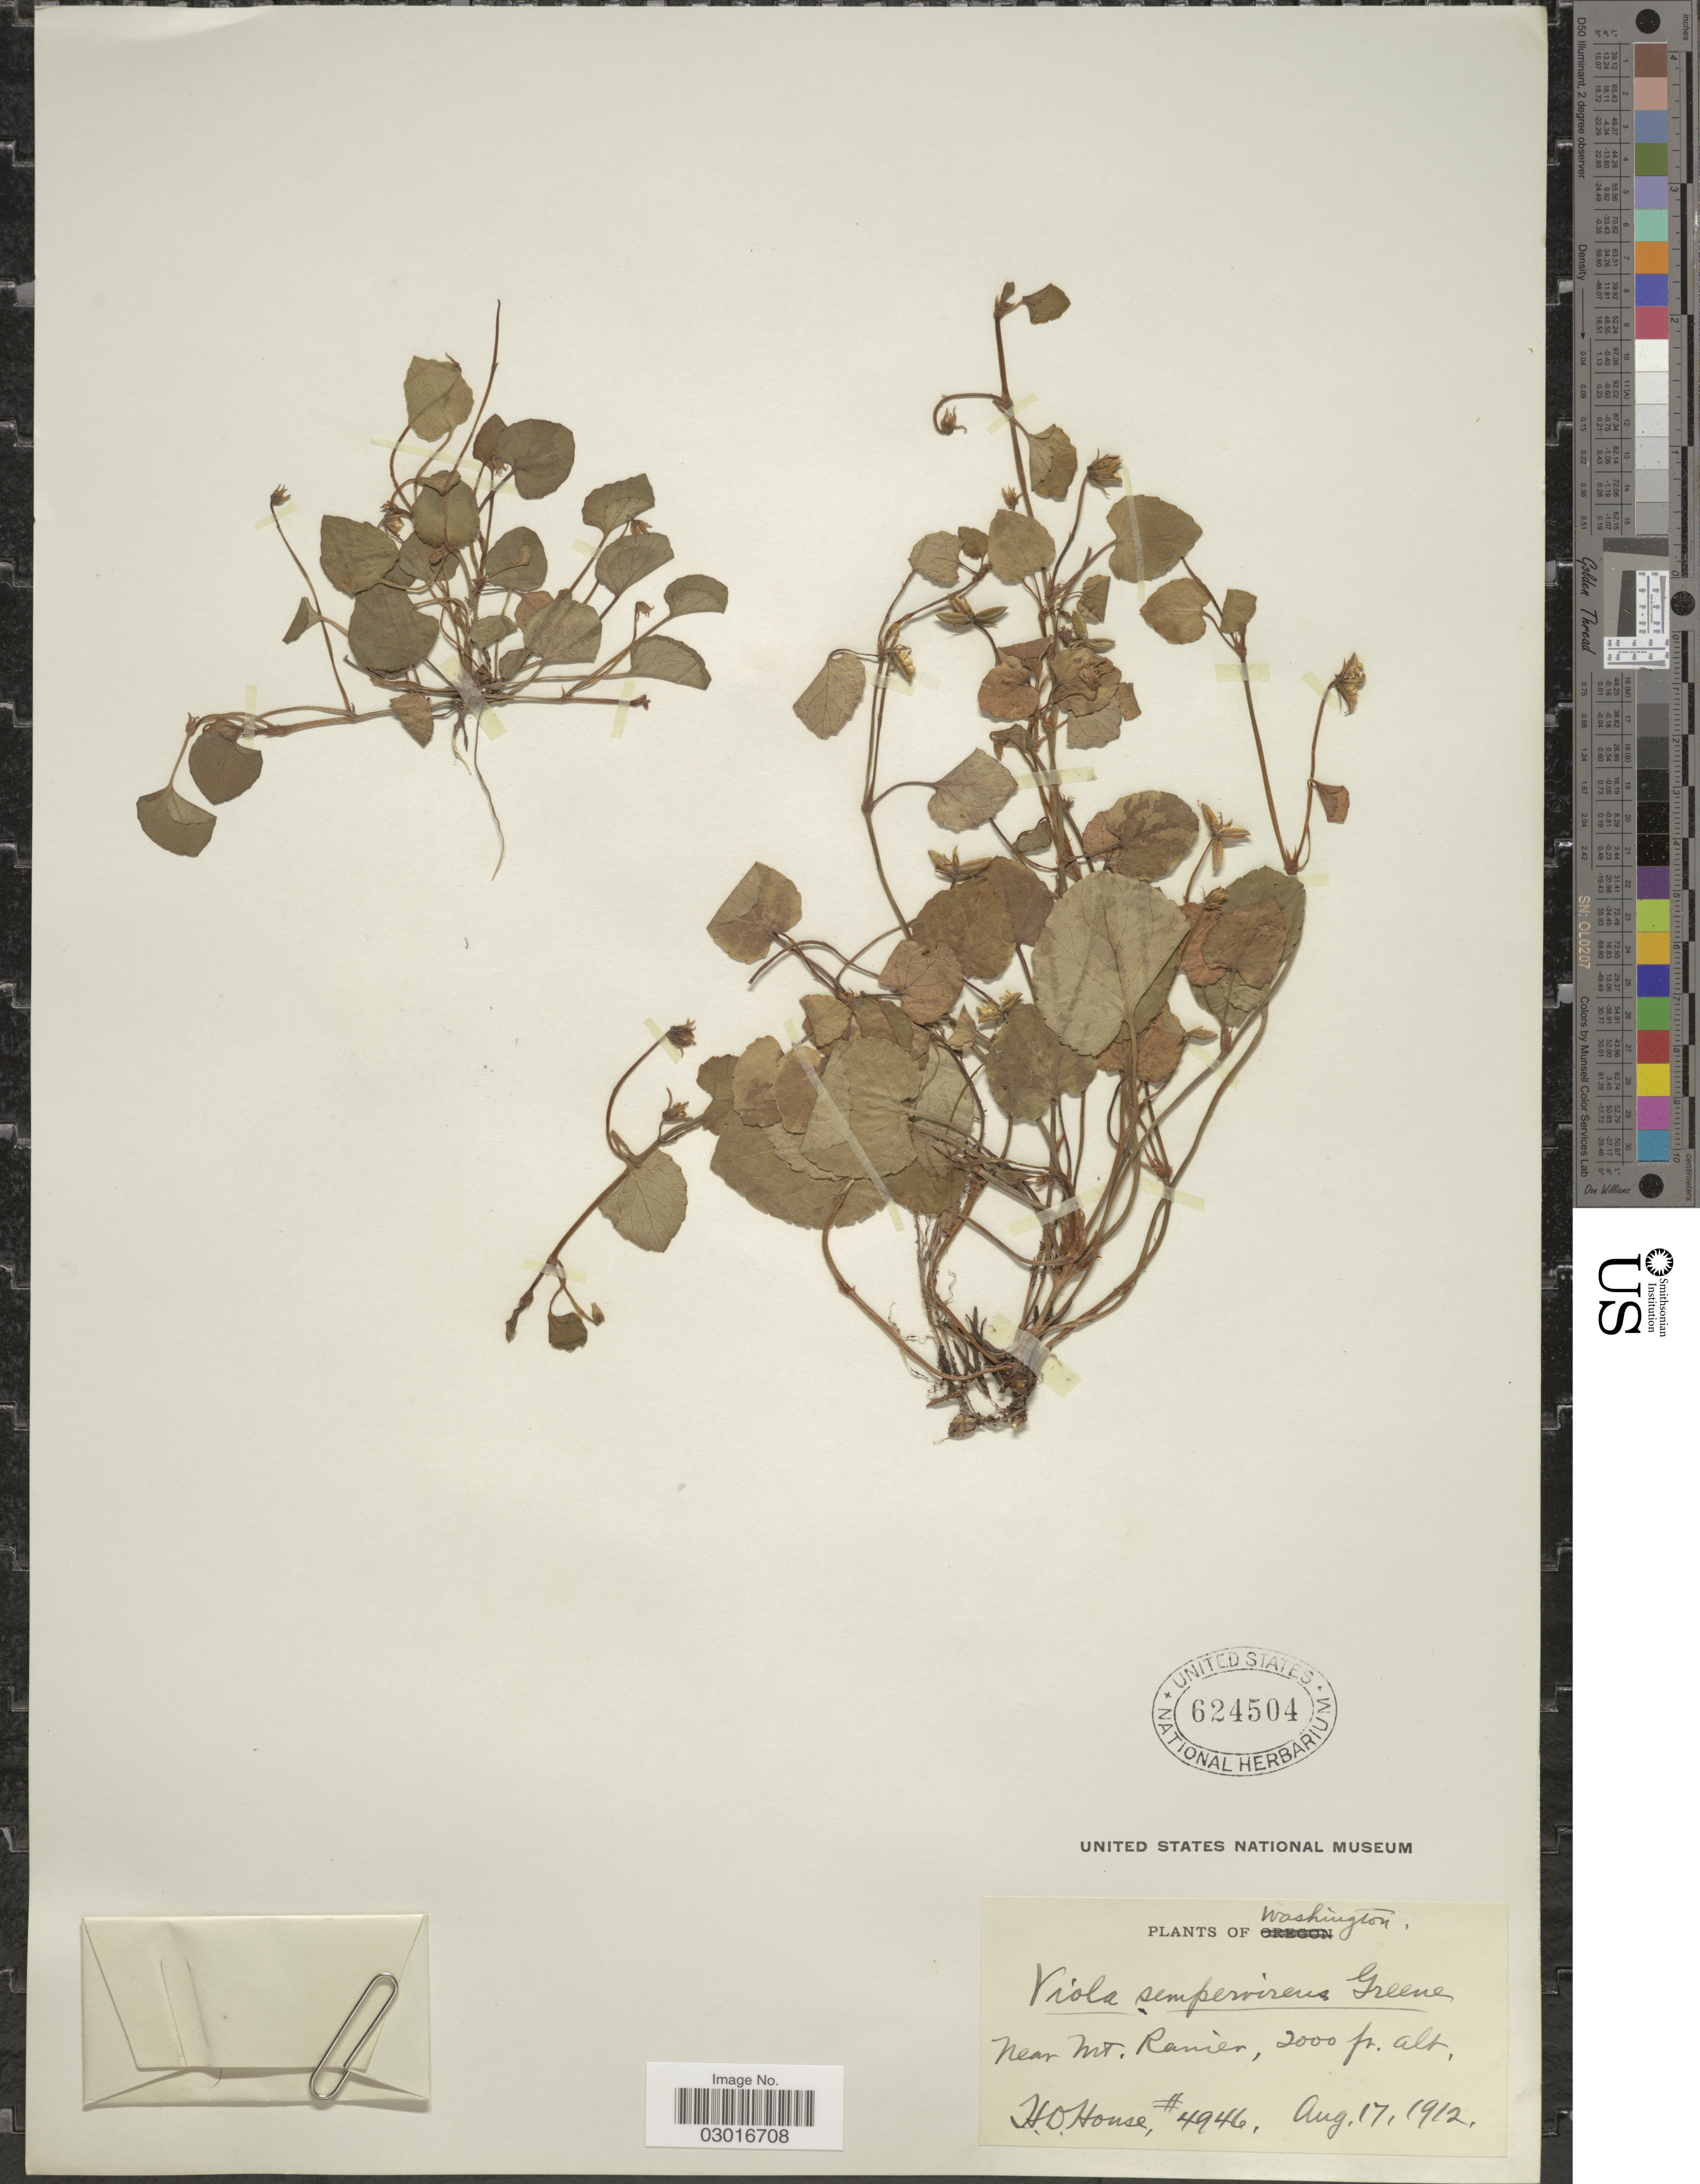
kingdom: Plantae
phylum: Tracheophyta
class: Magnoliopsida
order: Malpighiales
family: Violaceae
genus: Viola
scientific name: Viola sempervirens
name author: Greene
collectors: H. D. House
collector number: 4946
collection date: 1912-08-17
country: United States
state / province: Washington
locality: Near Mt. Ranier.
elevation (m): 610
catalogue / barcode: US 624504